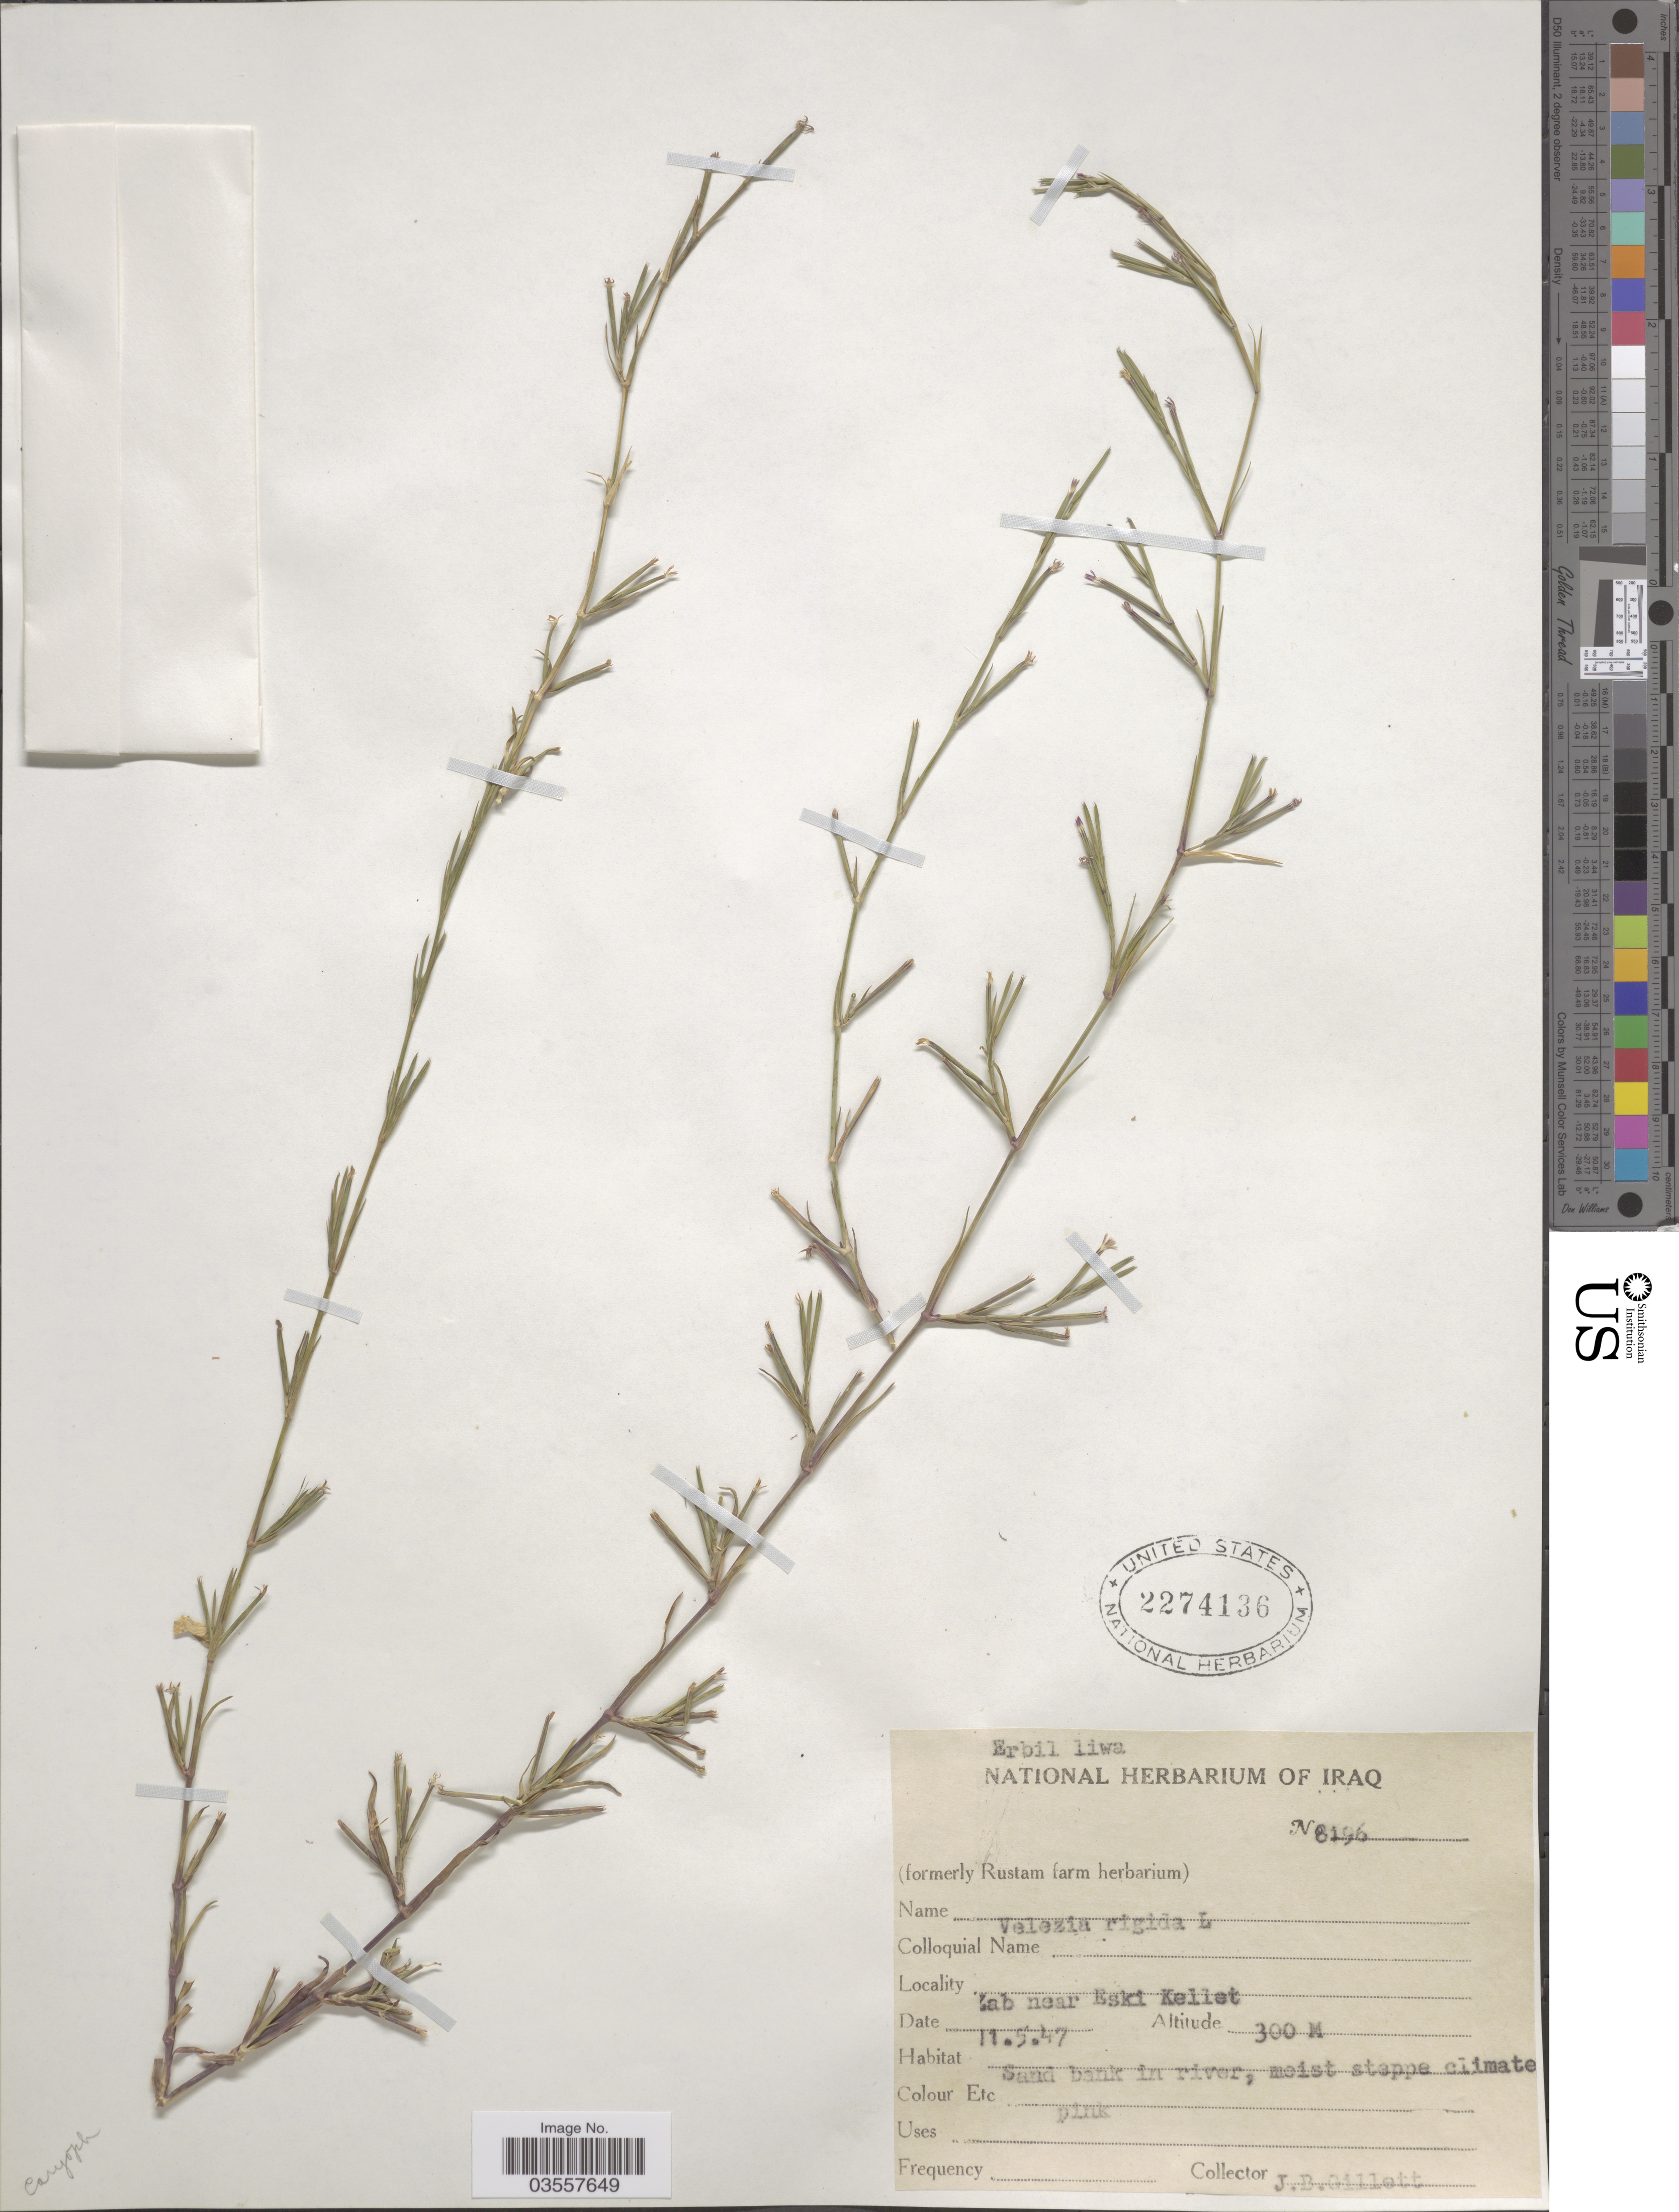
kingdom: Plantae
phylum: Tracheophyta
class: Magnoliopsida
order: Caryophyllales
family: Caryophyllaceae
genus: Dianthus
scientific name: Dianthus nudiflorus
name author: Griff.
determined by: Strong, Mark T., (BOT), Smithsonian Institution - National Museum of Natural History (UNITED STATES)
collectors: J. B. Gillett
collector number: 6196*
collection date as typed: Transcribed d/m/y: 11/5/47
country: Iraq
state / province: Arbīl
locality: Erbil liwa. Zab near Eski Kellet.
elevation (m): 300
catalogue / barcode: US 2274136